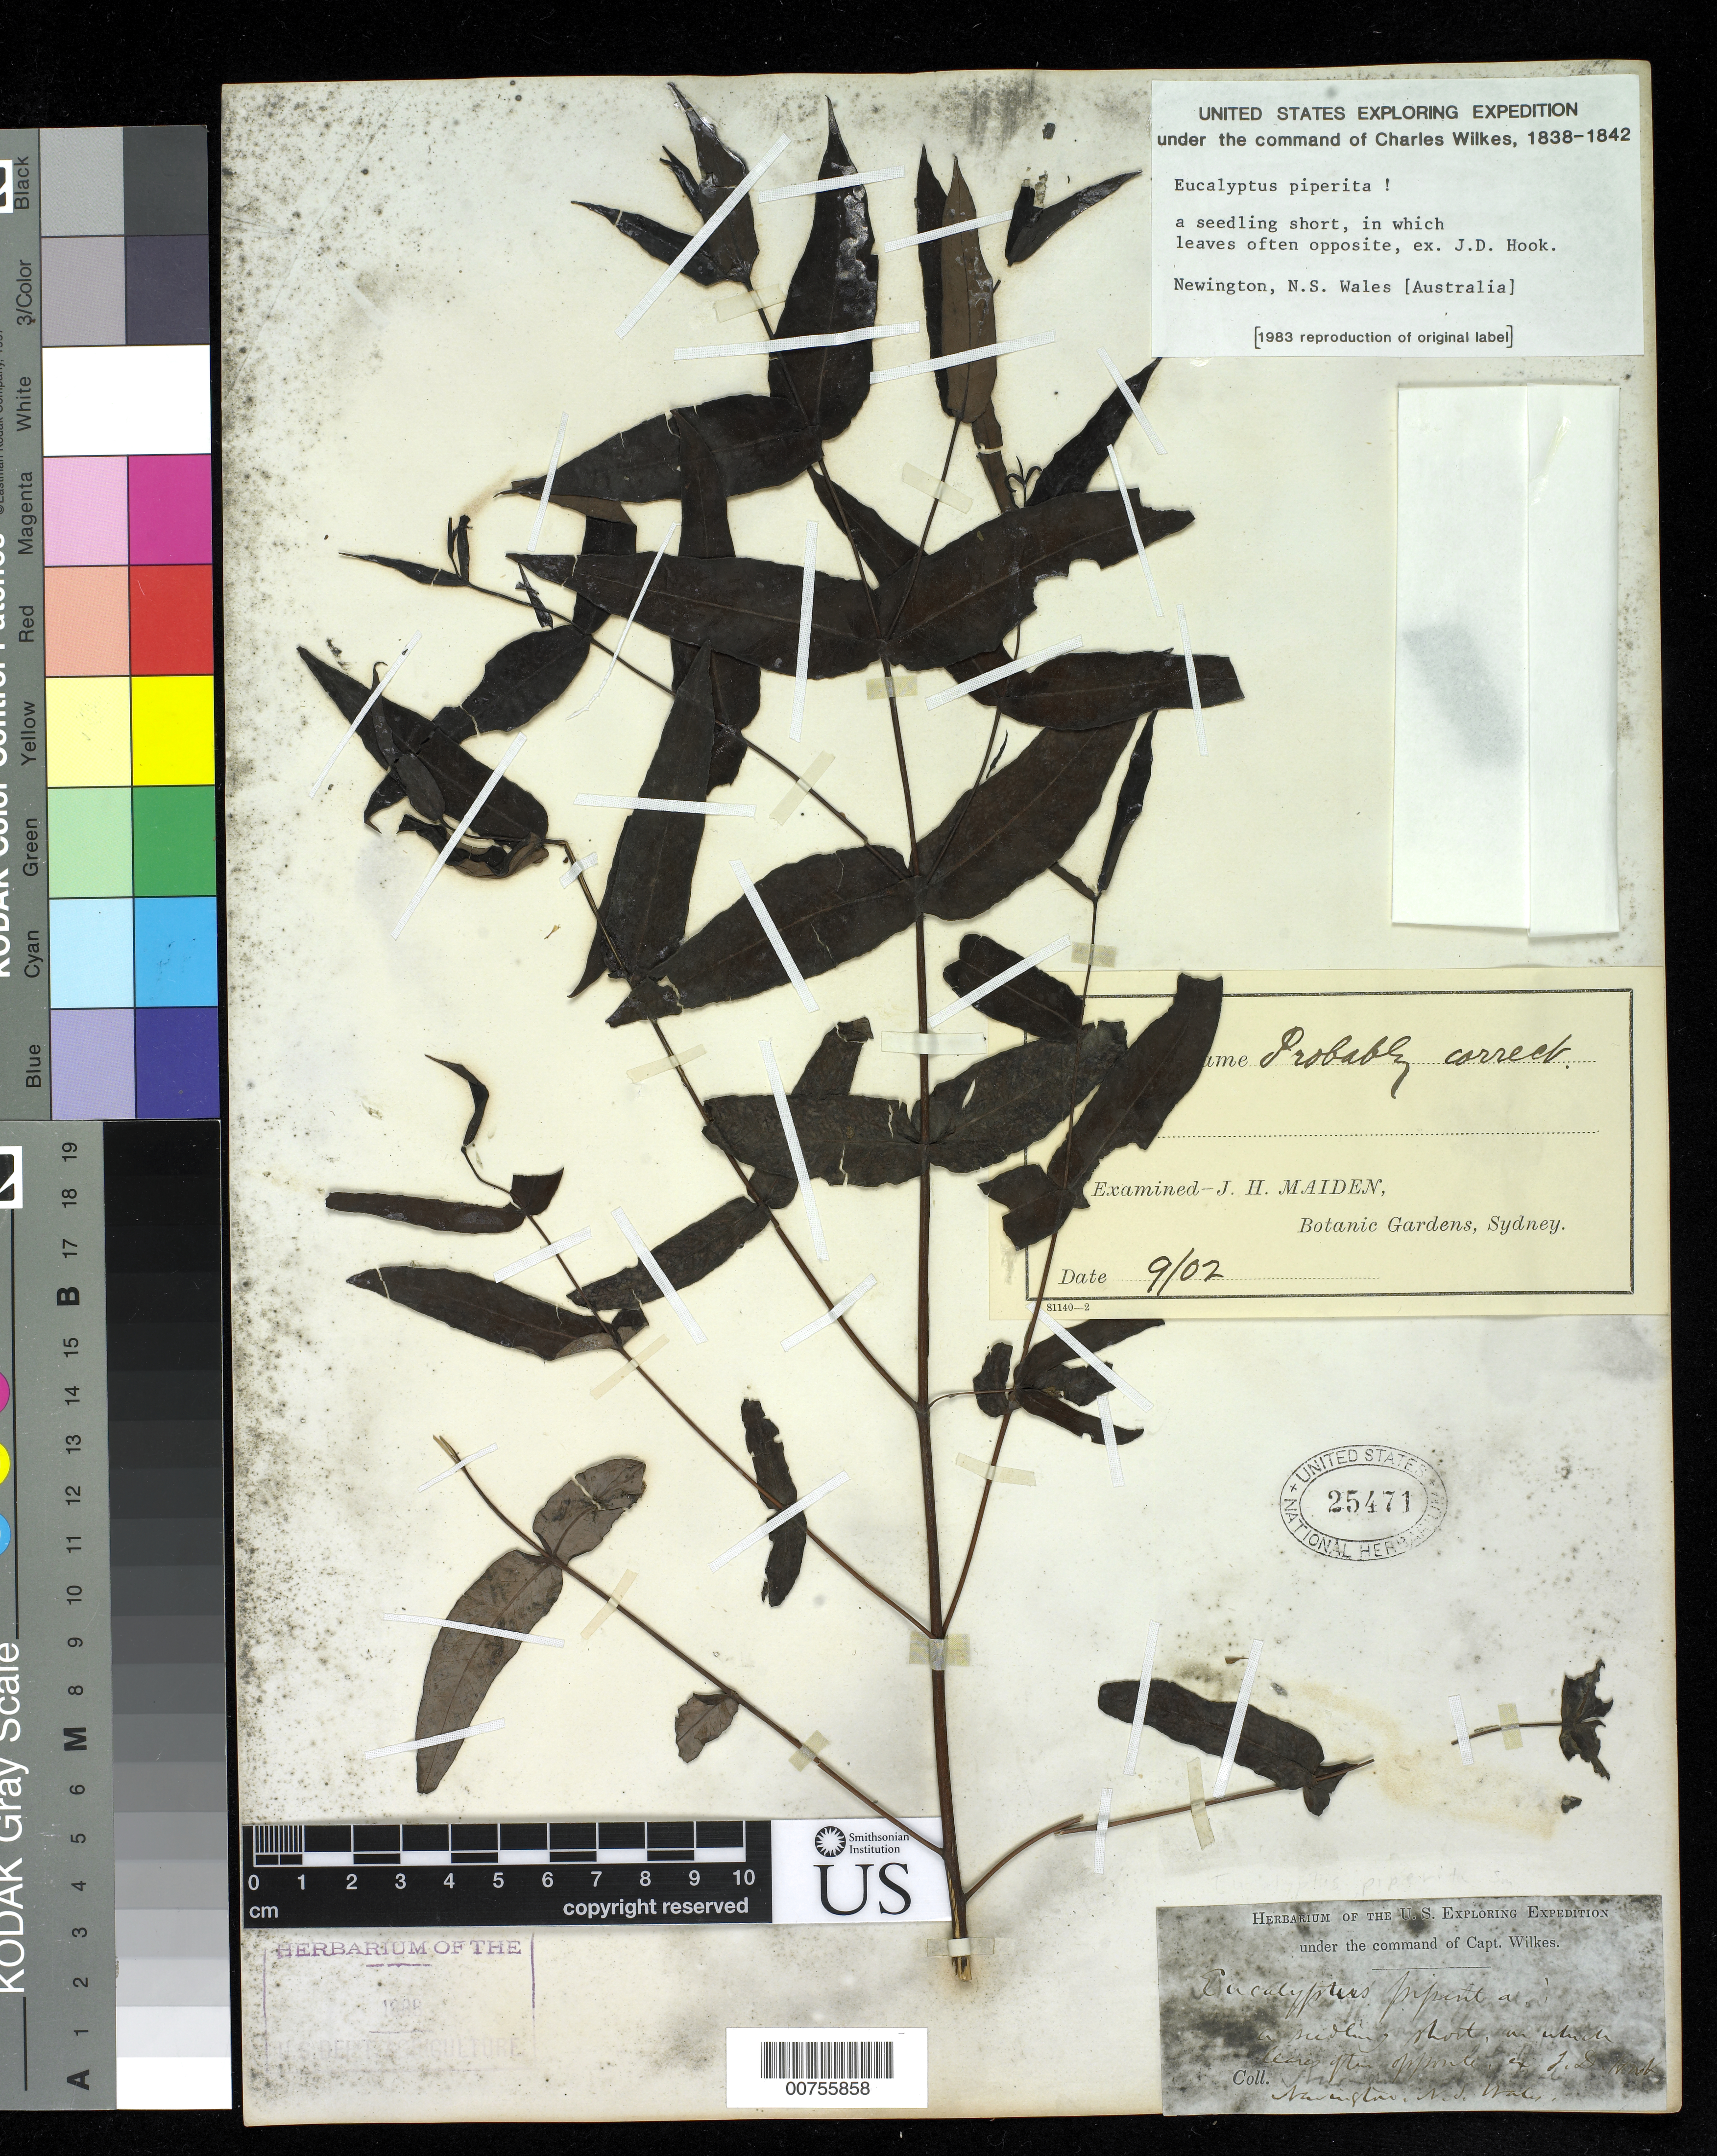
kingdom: Plantae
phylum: Tracheophyta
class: Magnoliopsida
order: Myrtales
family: Myrtaceae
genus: Eucalyptus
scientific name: Eucalyptus piperita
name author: J. White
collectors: Wilkes Explor. Exped.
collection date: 1838/1842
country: Australia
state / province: New South Wales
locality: Newington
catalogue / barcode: US 25471